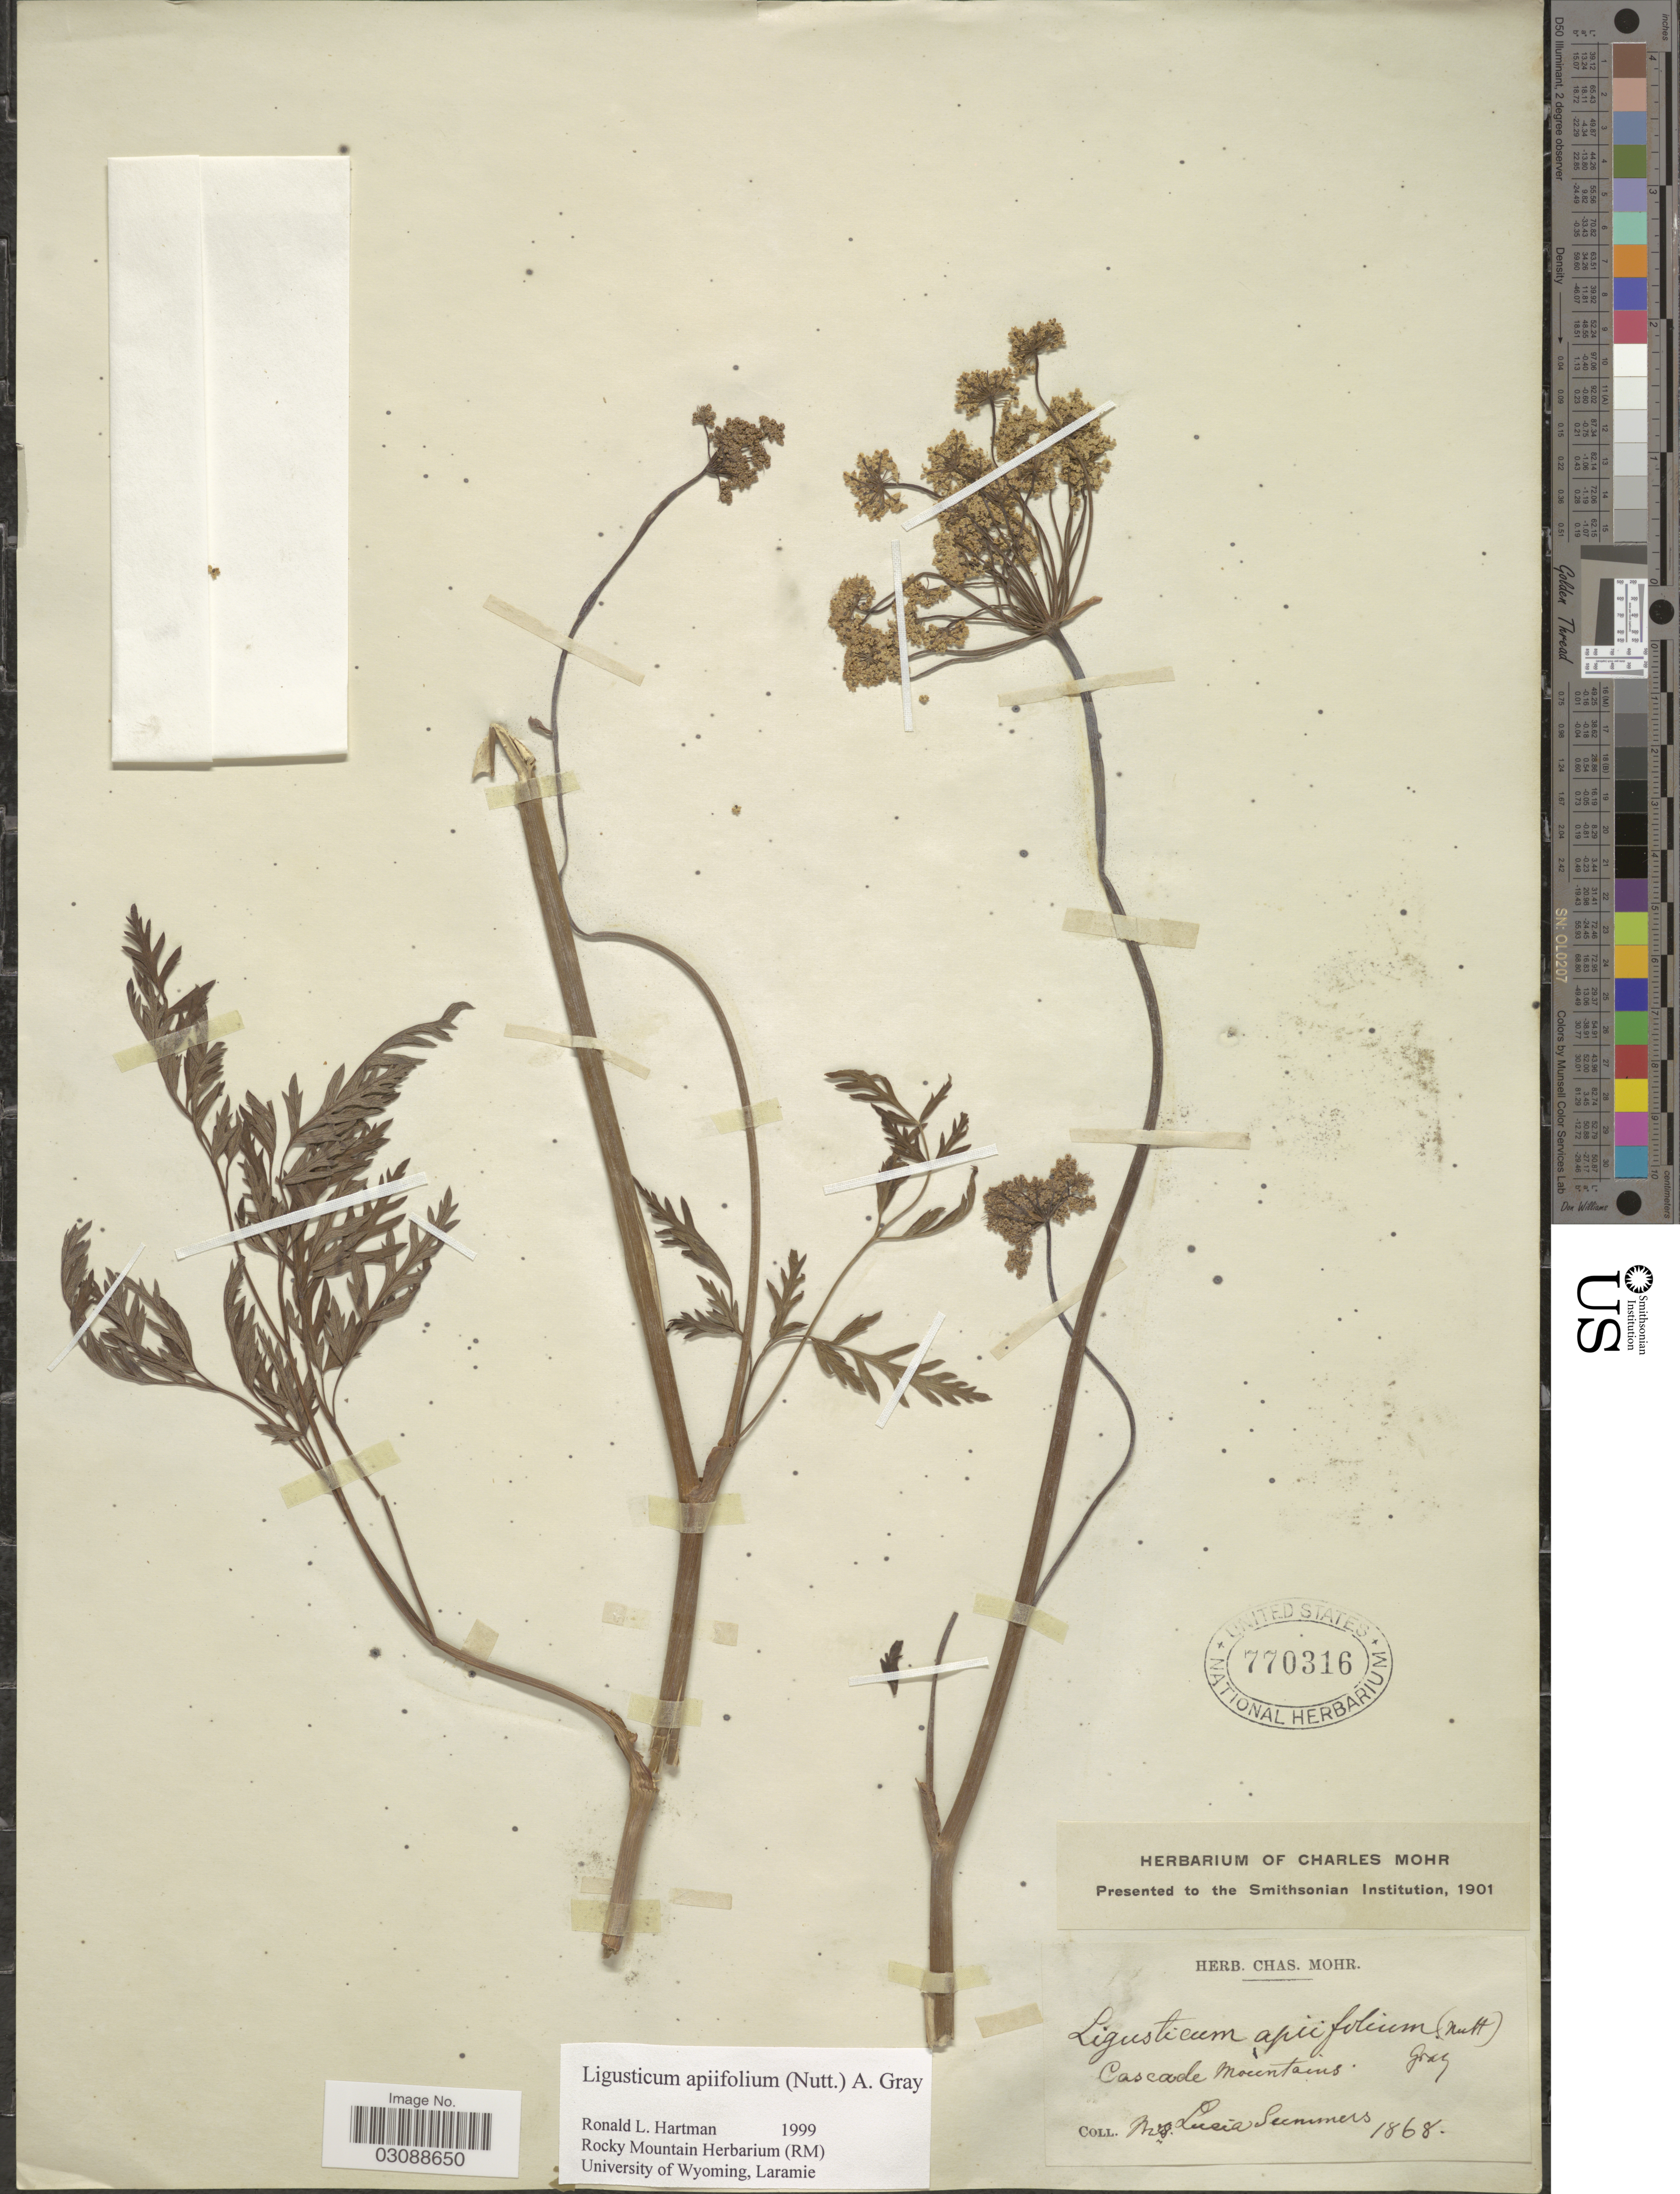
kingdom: Plantae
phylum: Tracheophyta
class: Magnoliopsida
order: Apiales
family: Apiaceae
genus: Ligusticum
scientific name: Ligusticum apiifolium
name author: (Nutt. ex Torr. & A. Gray) A. Gray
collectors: L. Summers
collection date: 1868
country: United States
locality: Cascade Mountains.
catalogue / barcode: US 770316